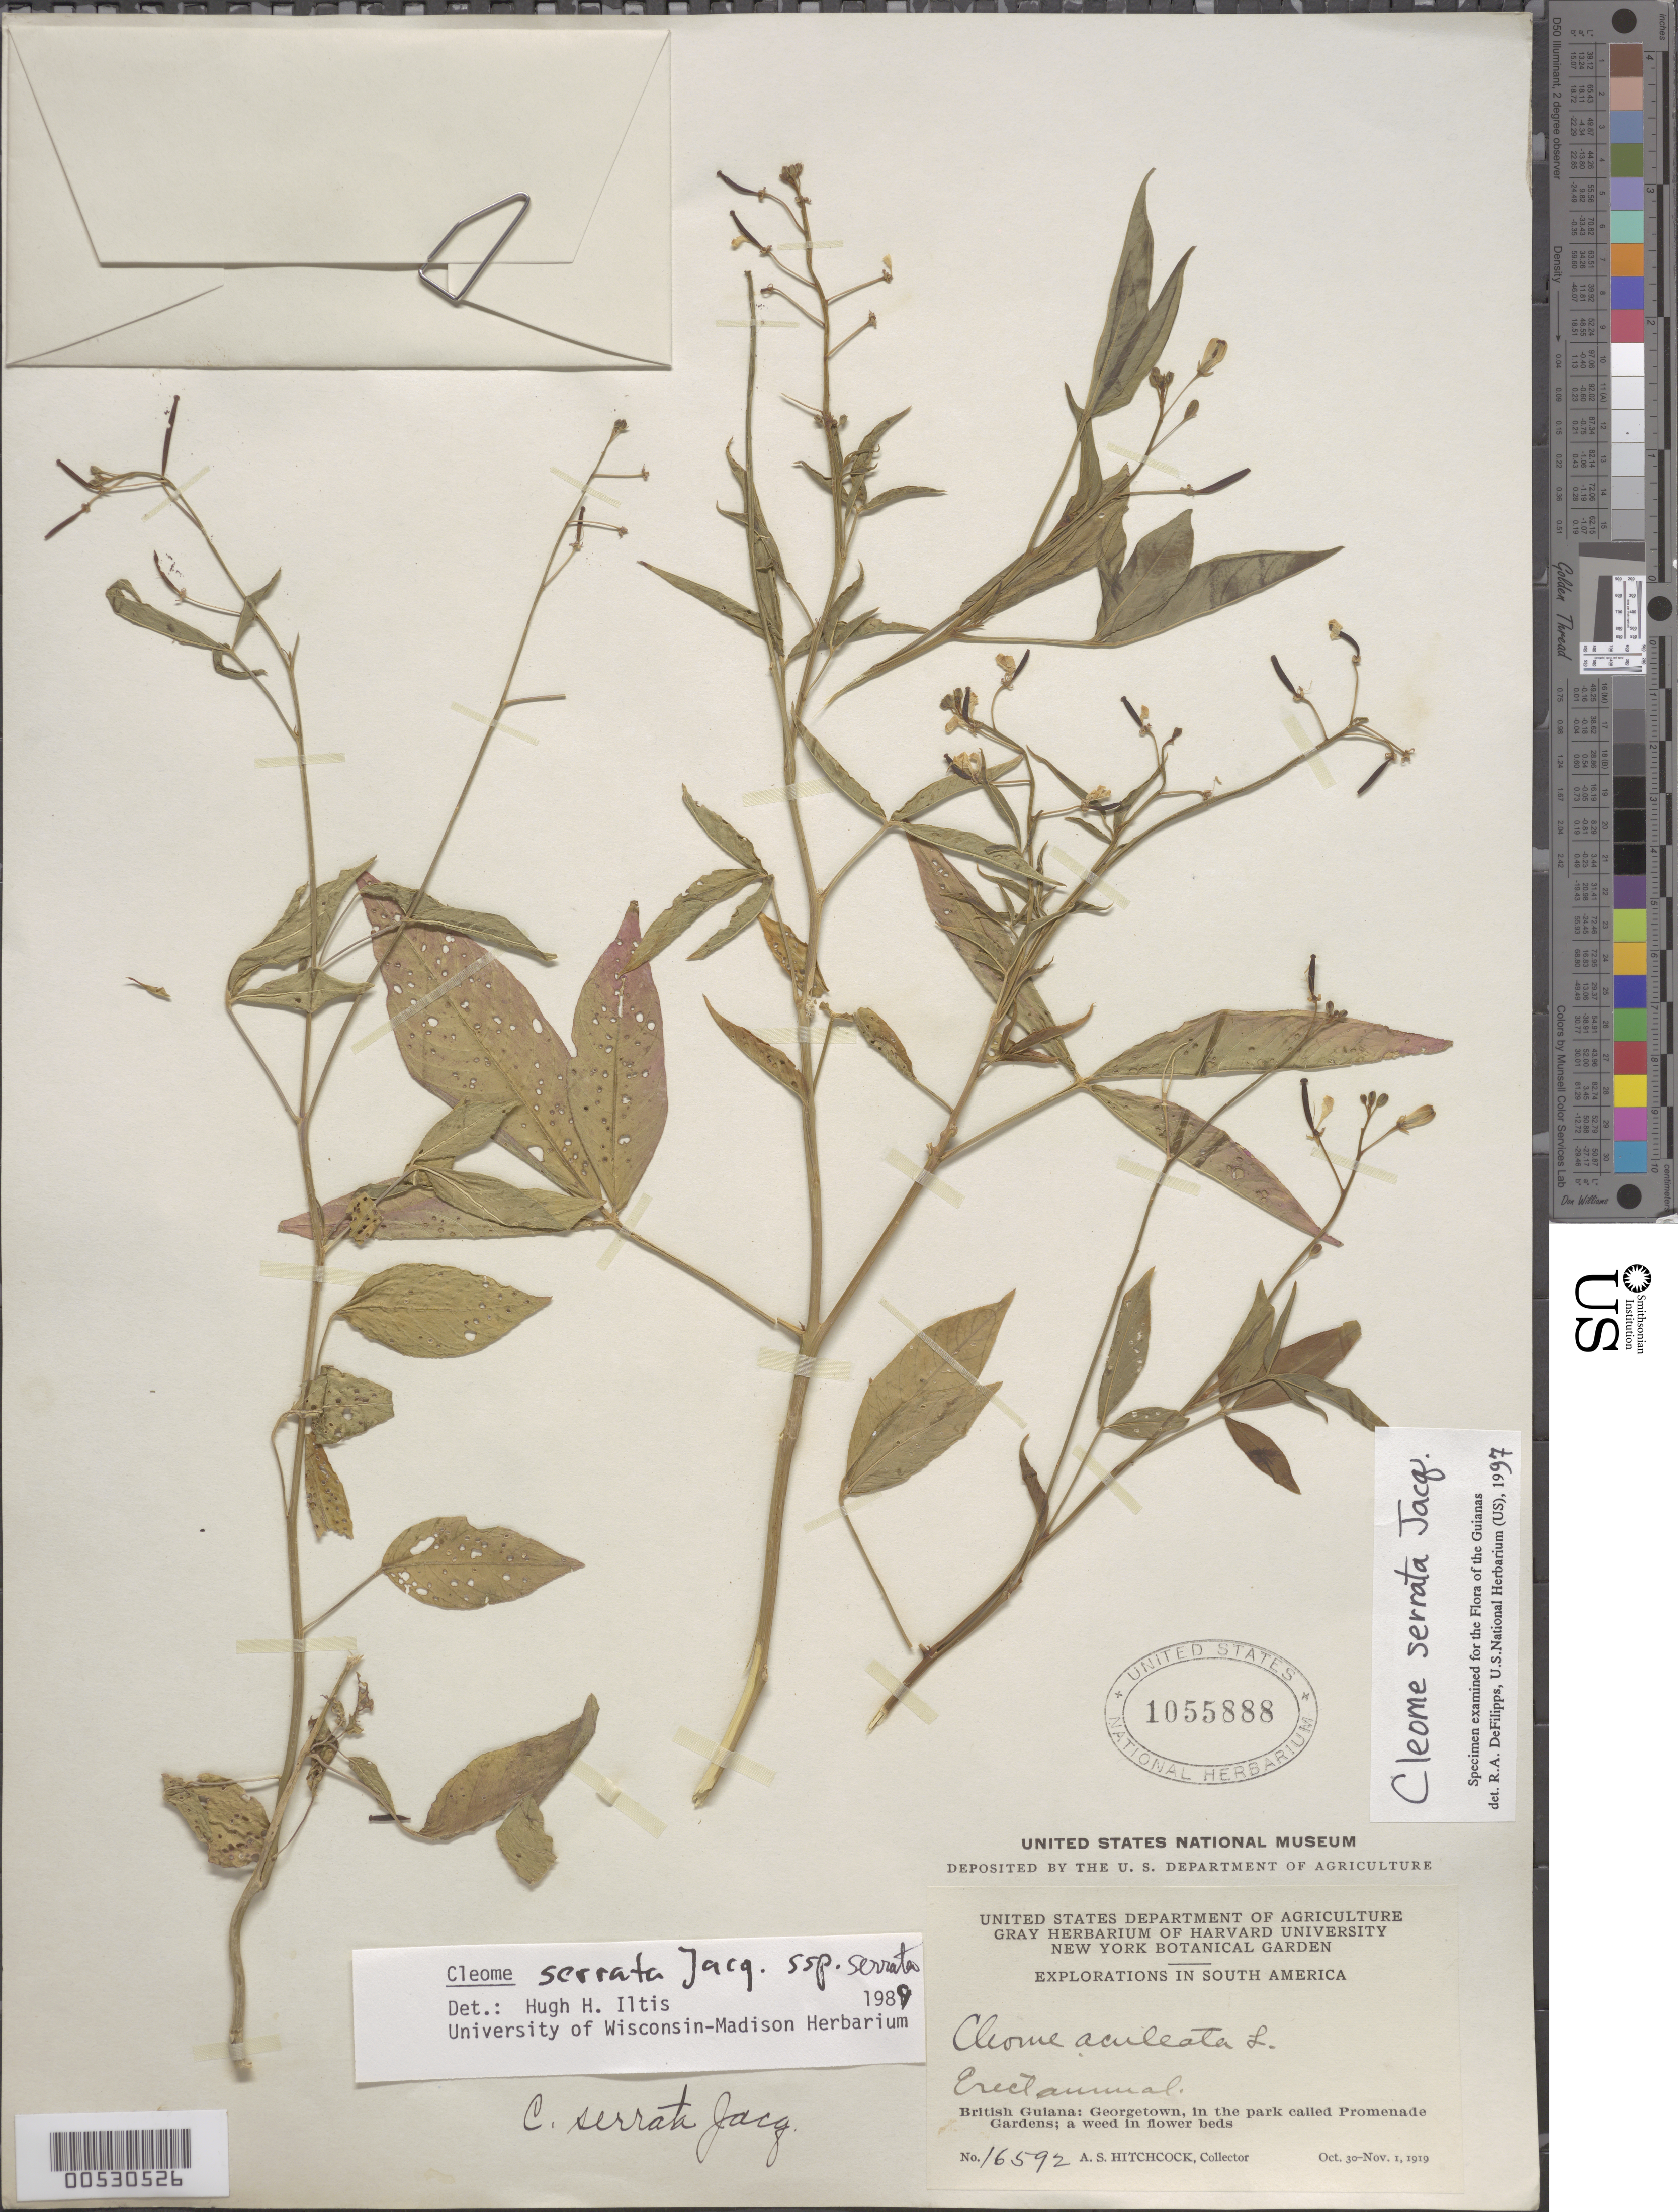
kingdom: Plantae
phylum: Tracheophyta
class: Magnoliopsida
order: Brassicales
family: Cleomaceae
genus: Cleoserrata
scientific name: Cleoserrata serrata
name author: (Jacq.) Iltis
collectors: A. S. Hitchcock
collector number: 16592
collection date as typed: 30-Oct-19 to 1-Nov-19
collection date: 1919-10-30/1919-11-01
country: Guyana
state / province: Demerara-Mahaica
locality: Georgetown, Promenade Gardens Park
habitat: Weed in flower bed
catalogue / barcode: US 1055888